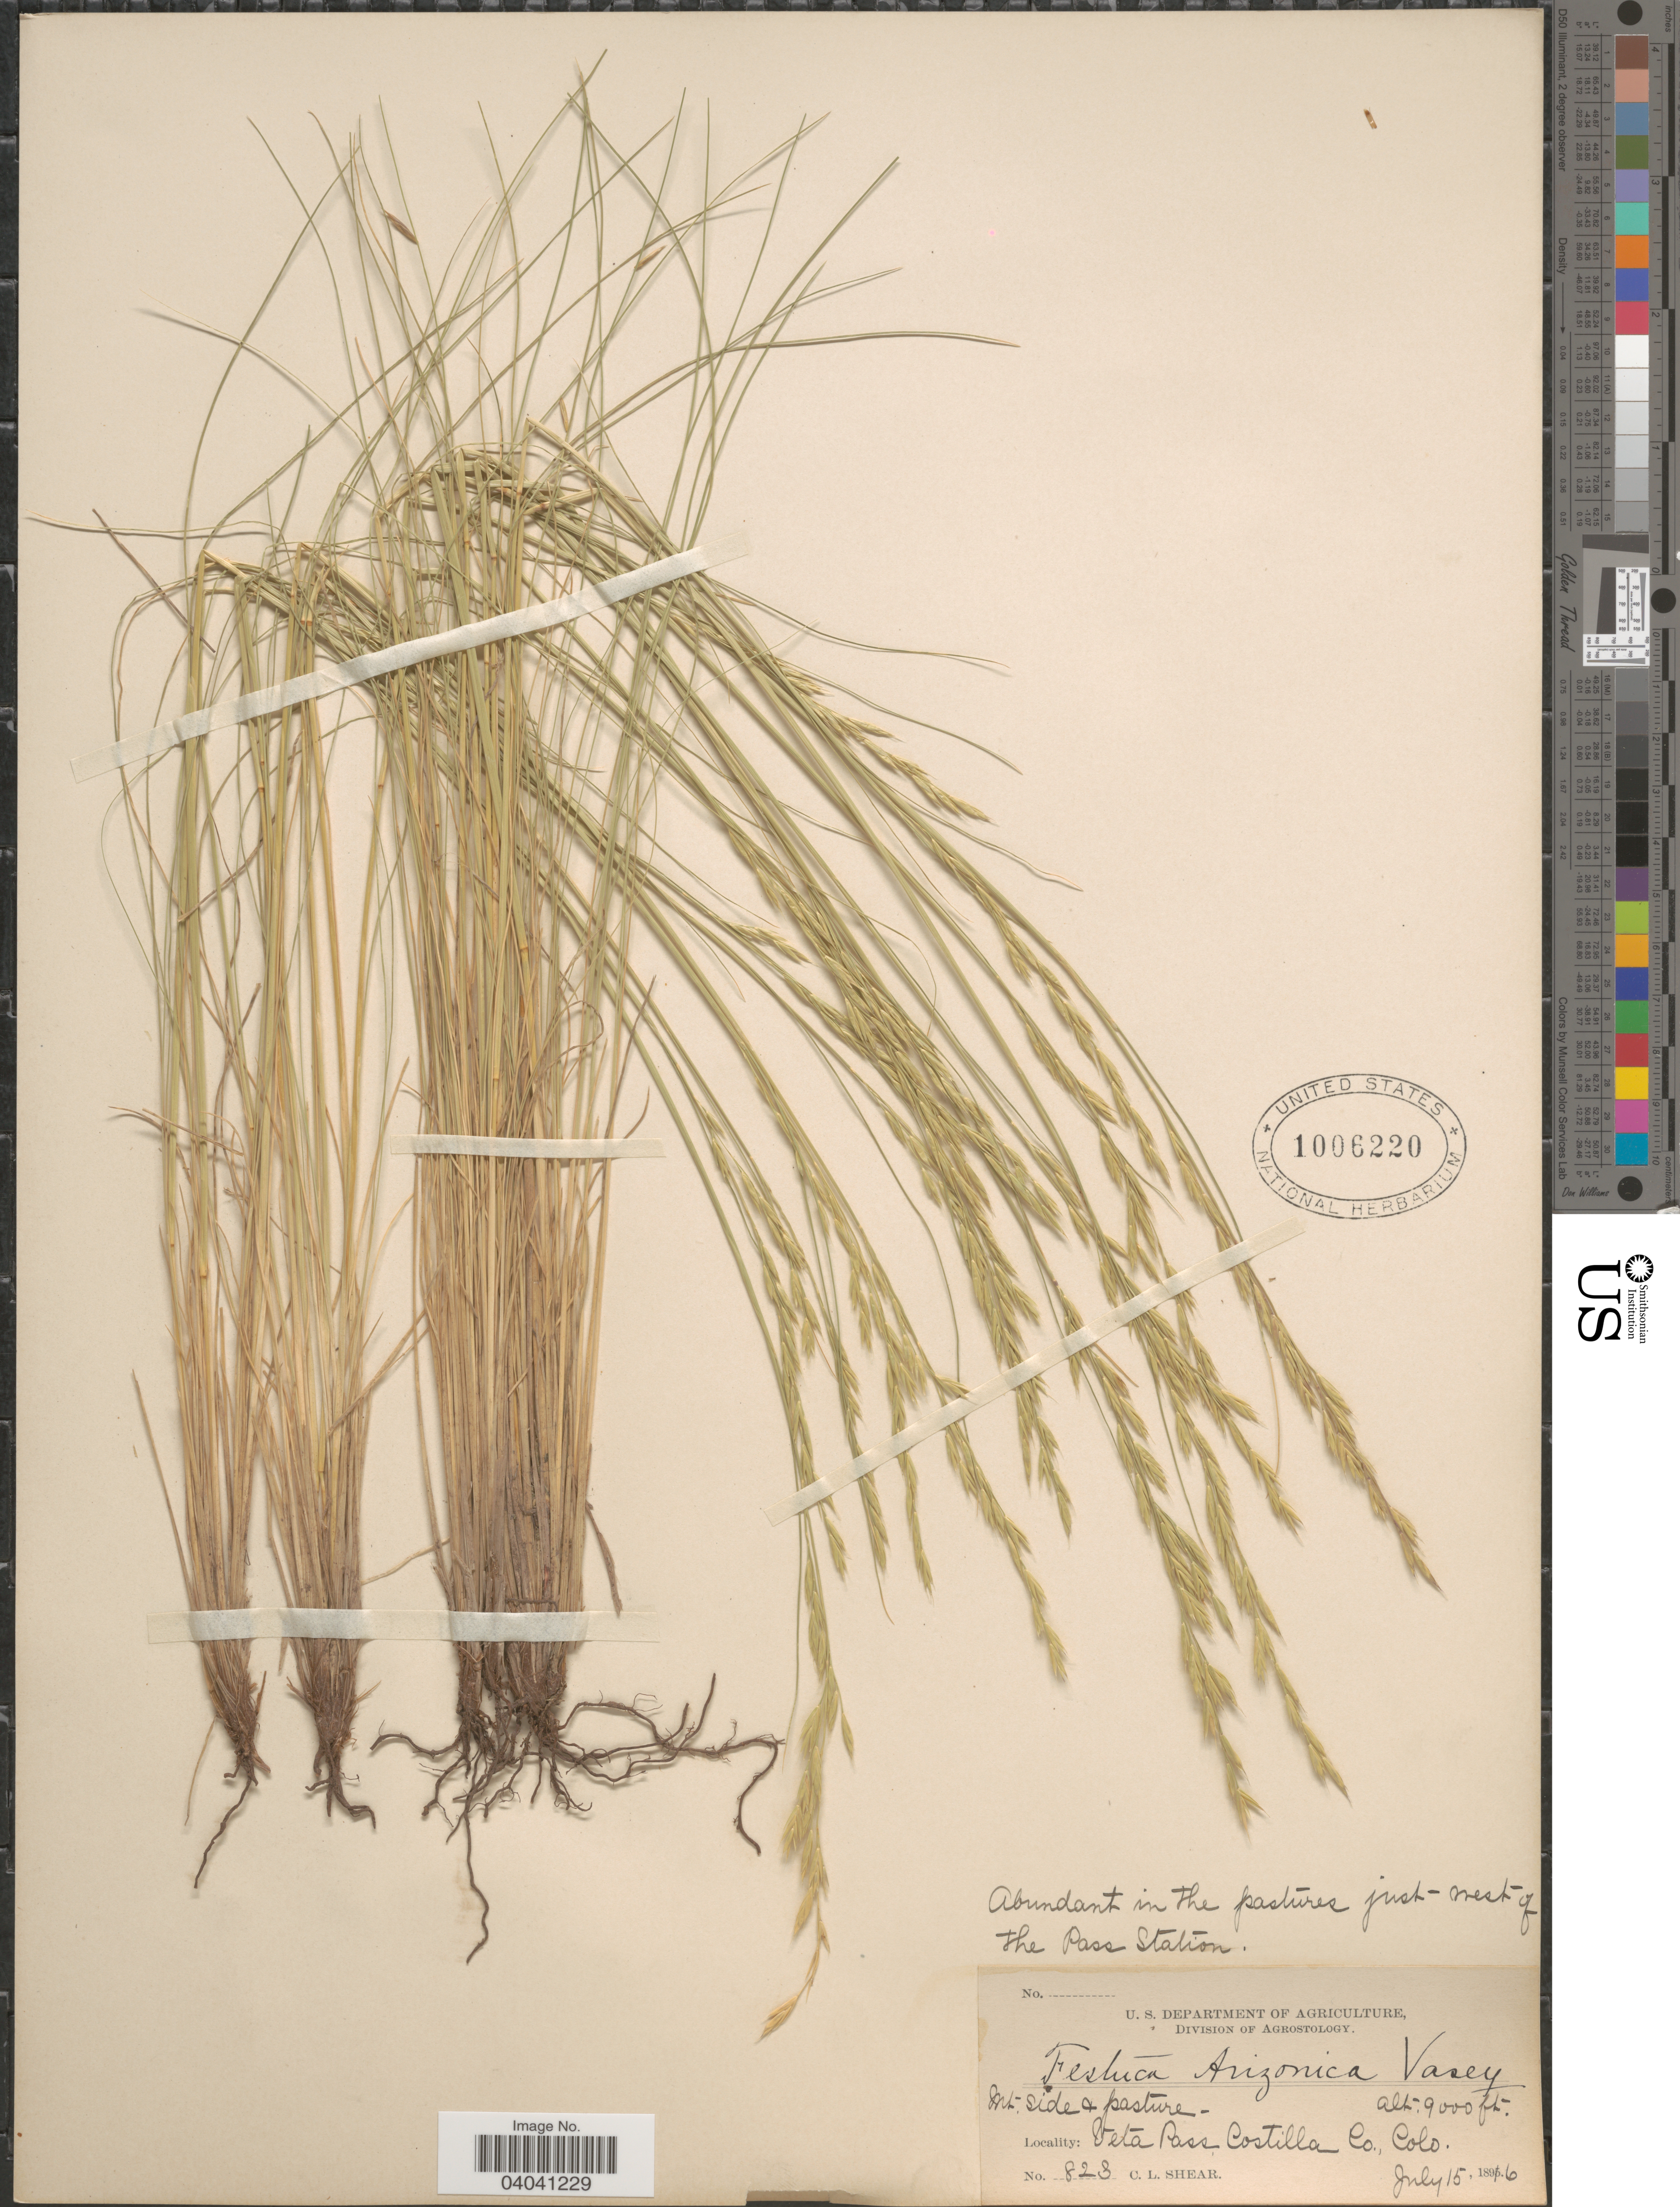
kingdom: Plantae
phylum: Tracheophyta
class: Liliopsida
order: Poales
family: Poaceae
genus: Festuca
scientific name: Festuca arizonica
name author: Vasey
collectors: C. L. Shear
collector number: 823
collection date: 1896-07-15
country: United States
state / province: Colorado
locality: Veta Pass Costilla Co. Abundant in the pastures just west of the Pass Station.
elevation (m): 2743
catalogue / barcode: US 1005220